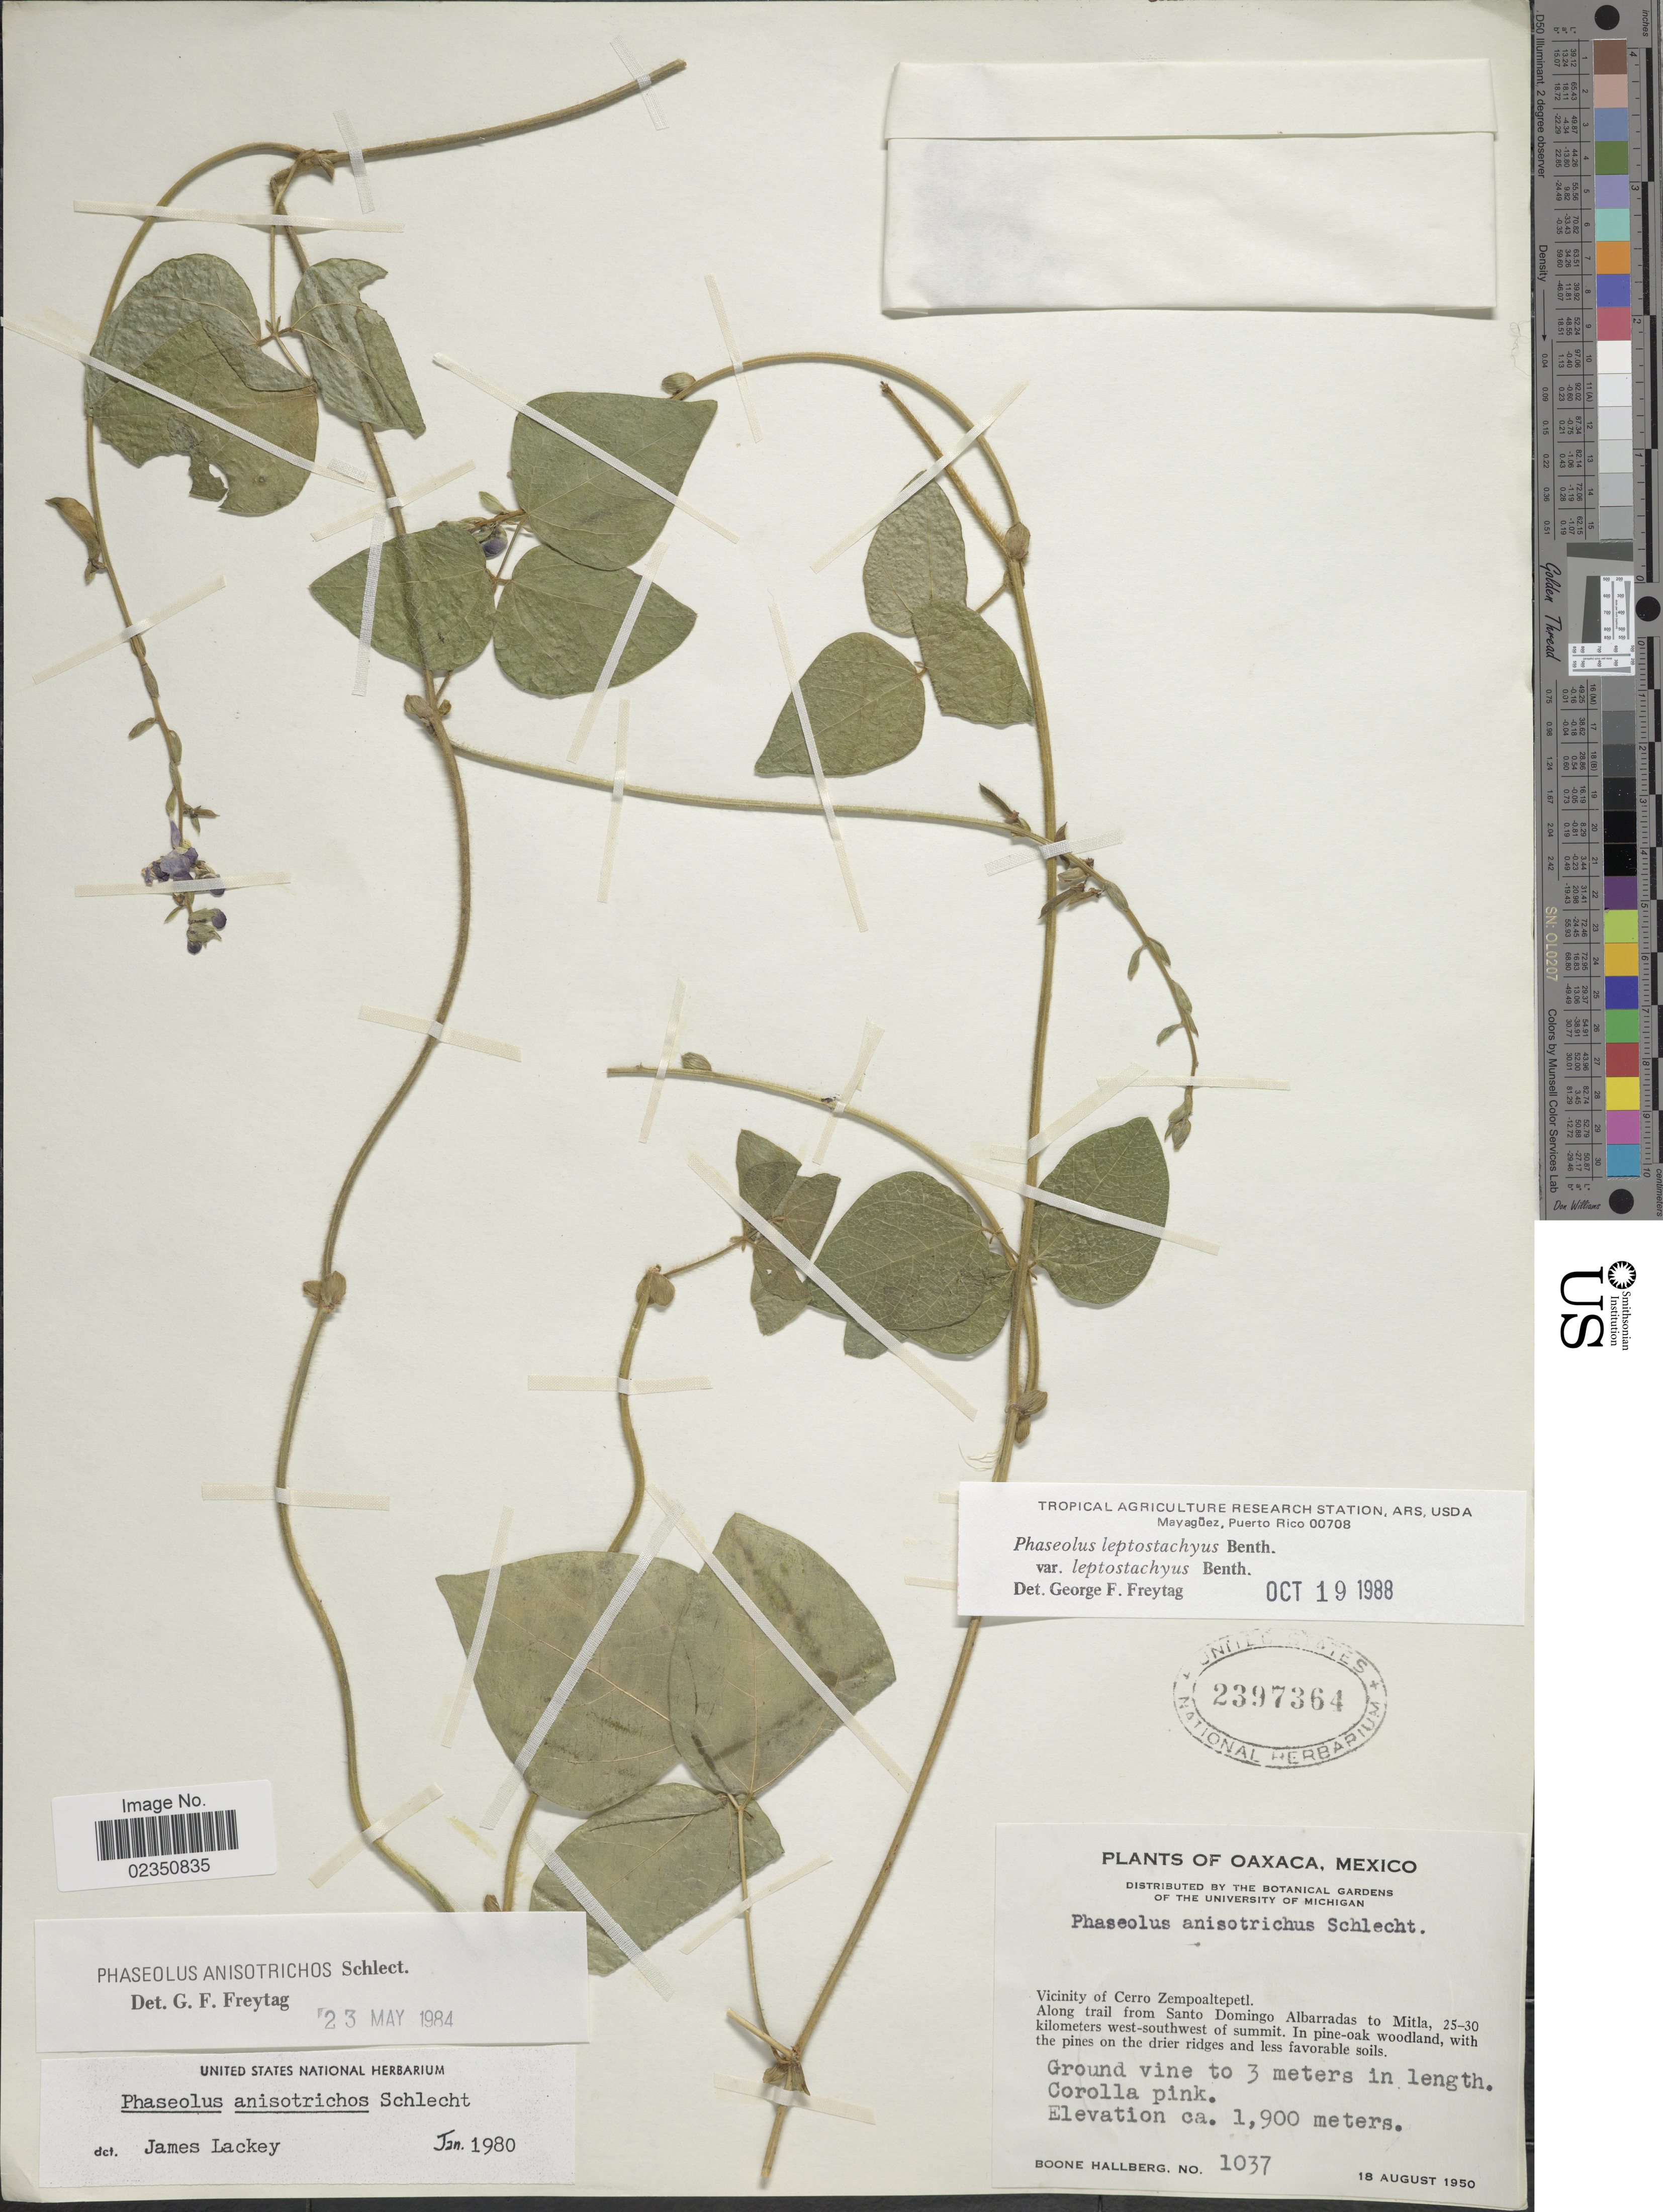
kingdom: Plantae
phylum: Tracheophyta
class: Magnoliopsida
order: Fabales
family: Fabaceae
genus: Phaseolus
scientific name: Phaseolus leptostachyus var. leptostachyus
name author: Benth.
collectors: B. Hallberg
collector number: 1037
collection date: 1950-09-18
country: Mexico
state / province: Oaxaca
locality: Vicinity of Cerro Zempoaltepetl, along trail from San Domingo Albarradas to Mitla, 25-30 kilomters west-southwest of summit, in pine-oak woodland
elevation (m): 1900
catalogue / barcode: US 2397364